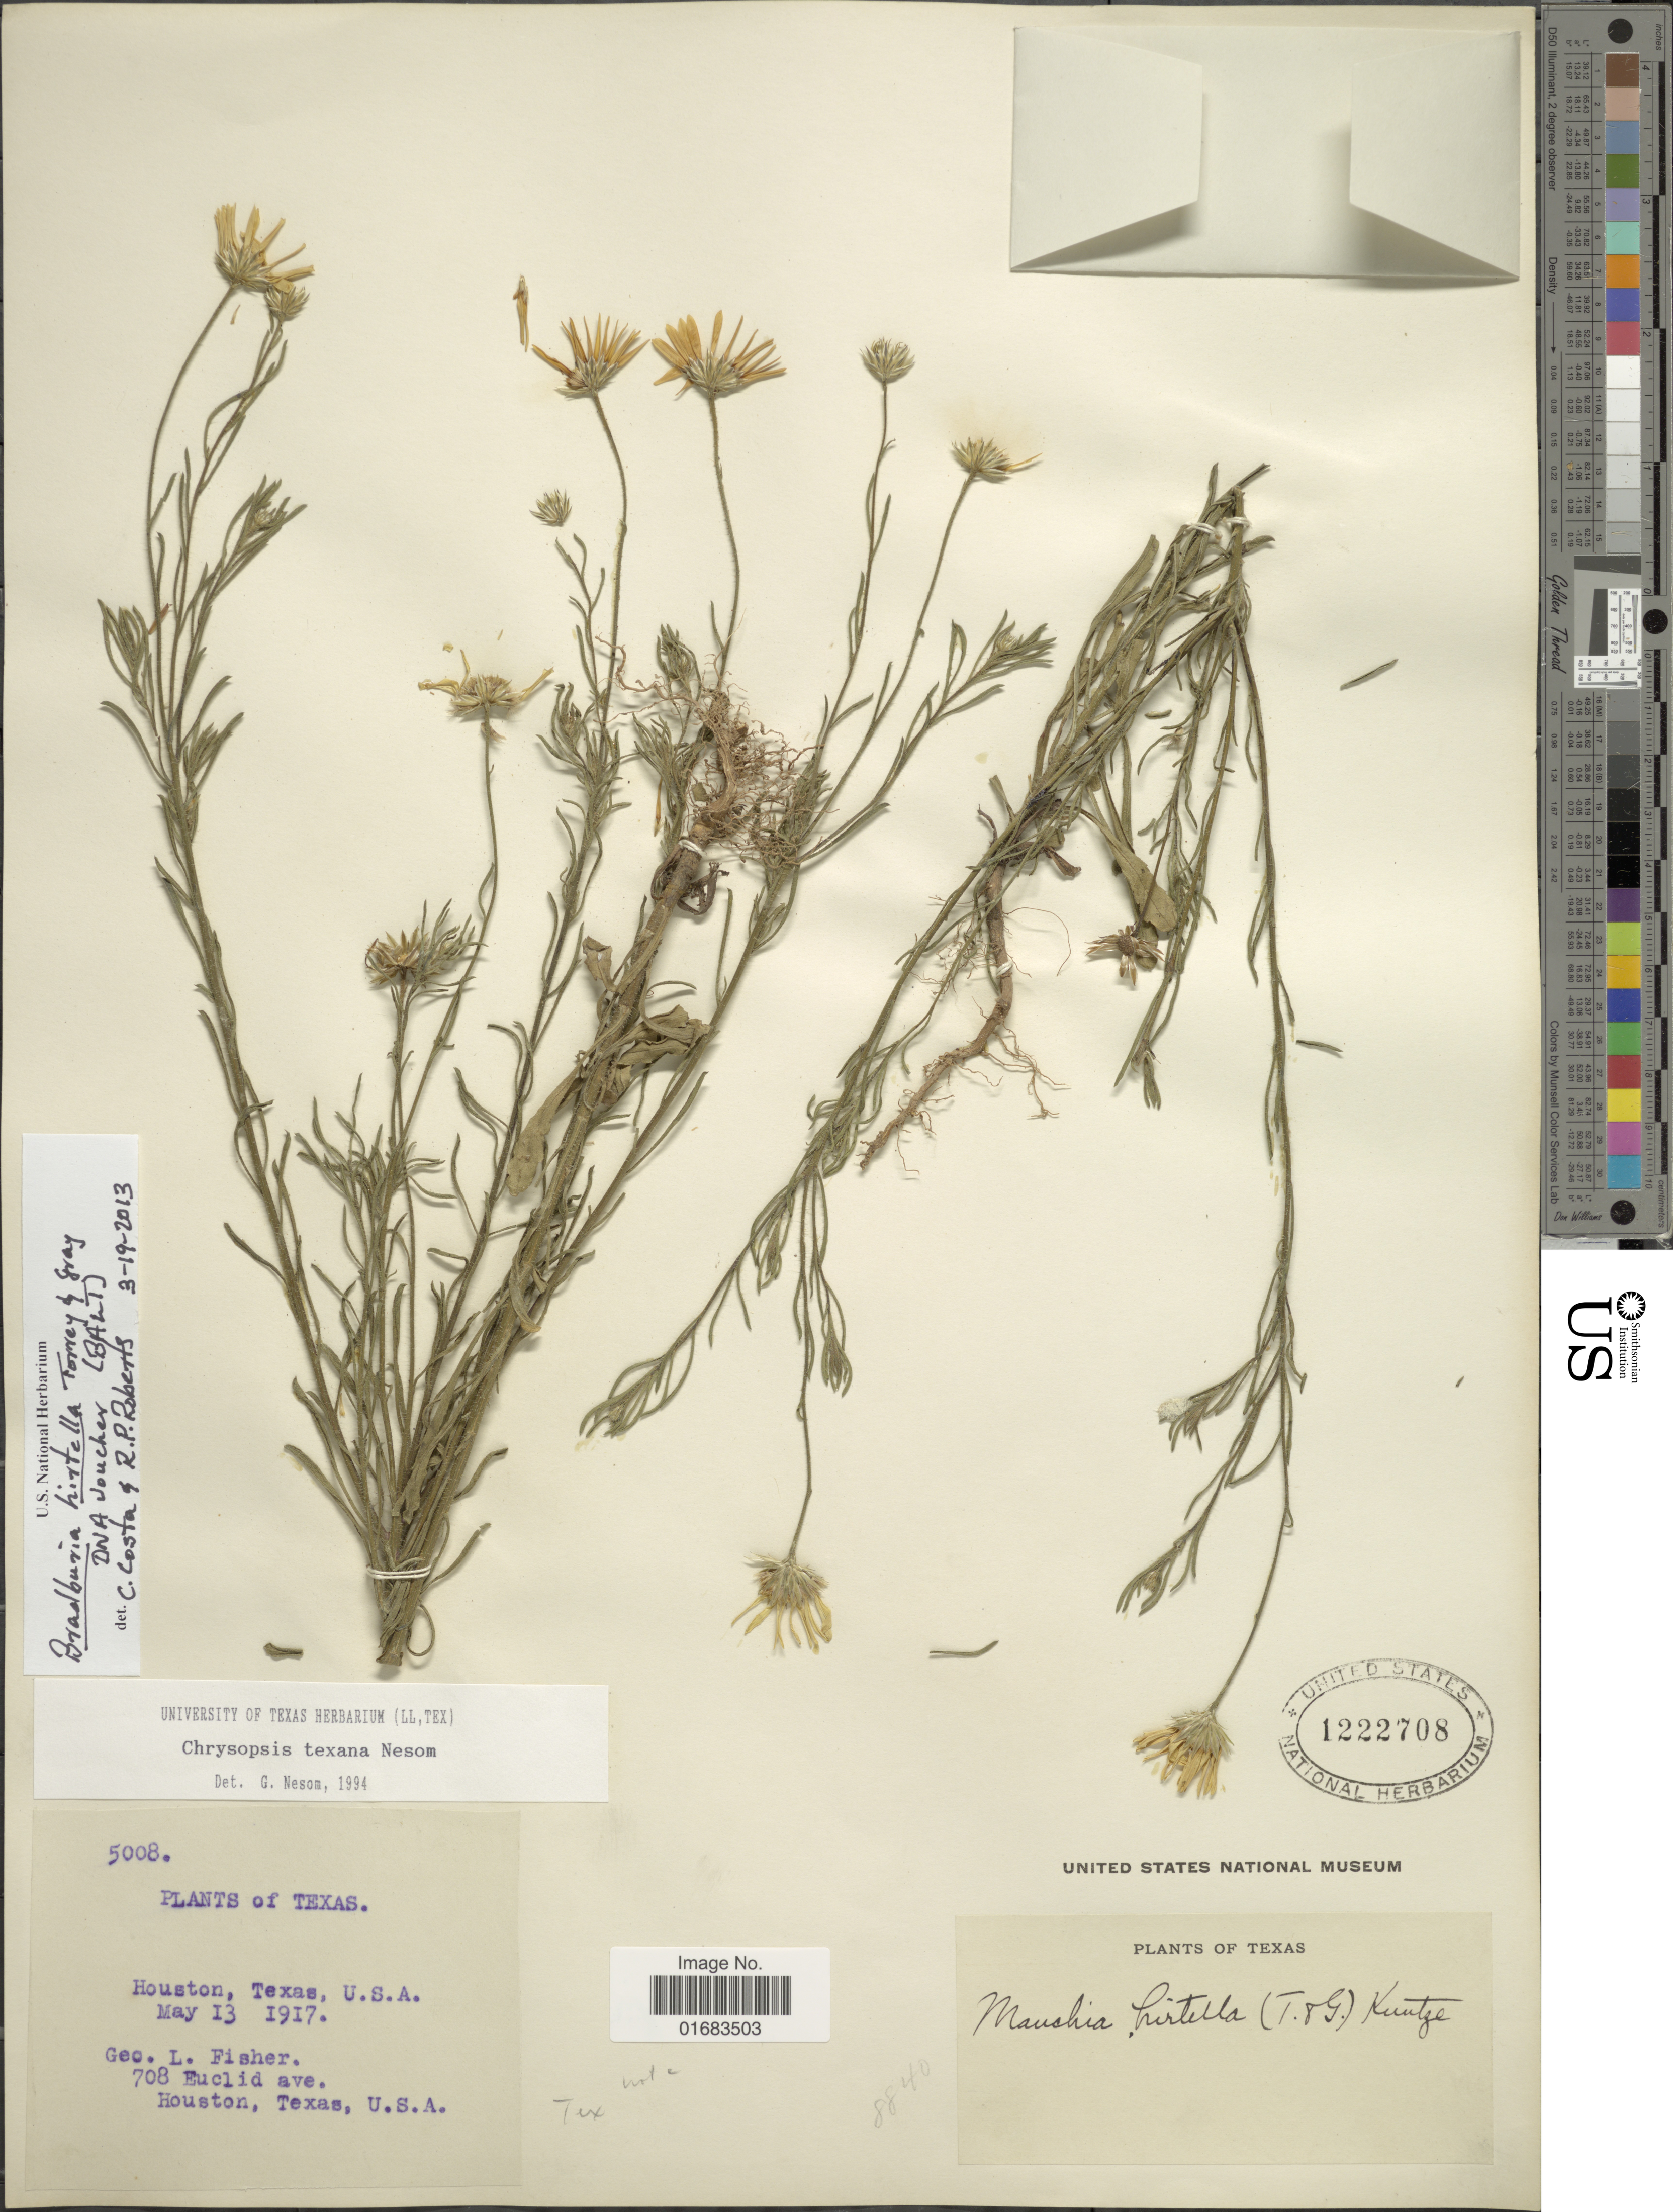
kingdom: Plantae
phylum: Tracheophyta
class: Magnoliopsida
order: Asterales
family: Asteraceae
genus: Chrysopsis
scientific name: Chrysopsis texana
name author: G.L. Nesom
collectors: G. L. Fisher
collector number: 5008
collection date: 1917-05-13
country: United States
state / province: Texas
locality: Houston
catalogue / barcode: US 1222708